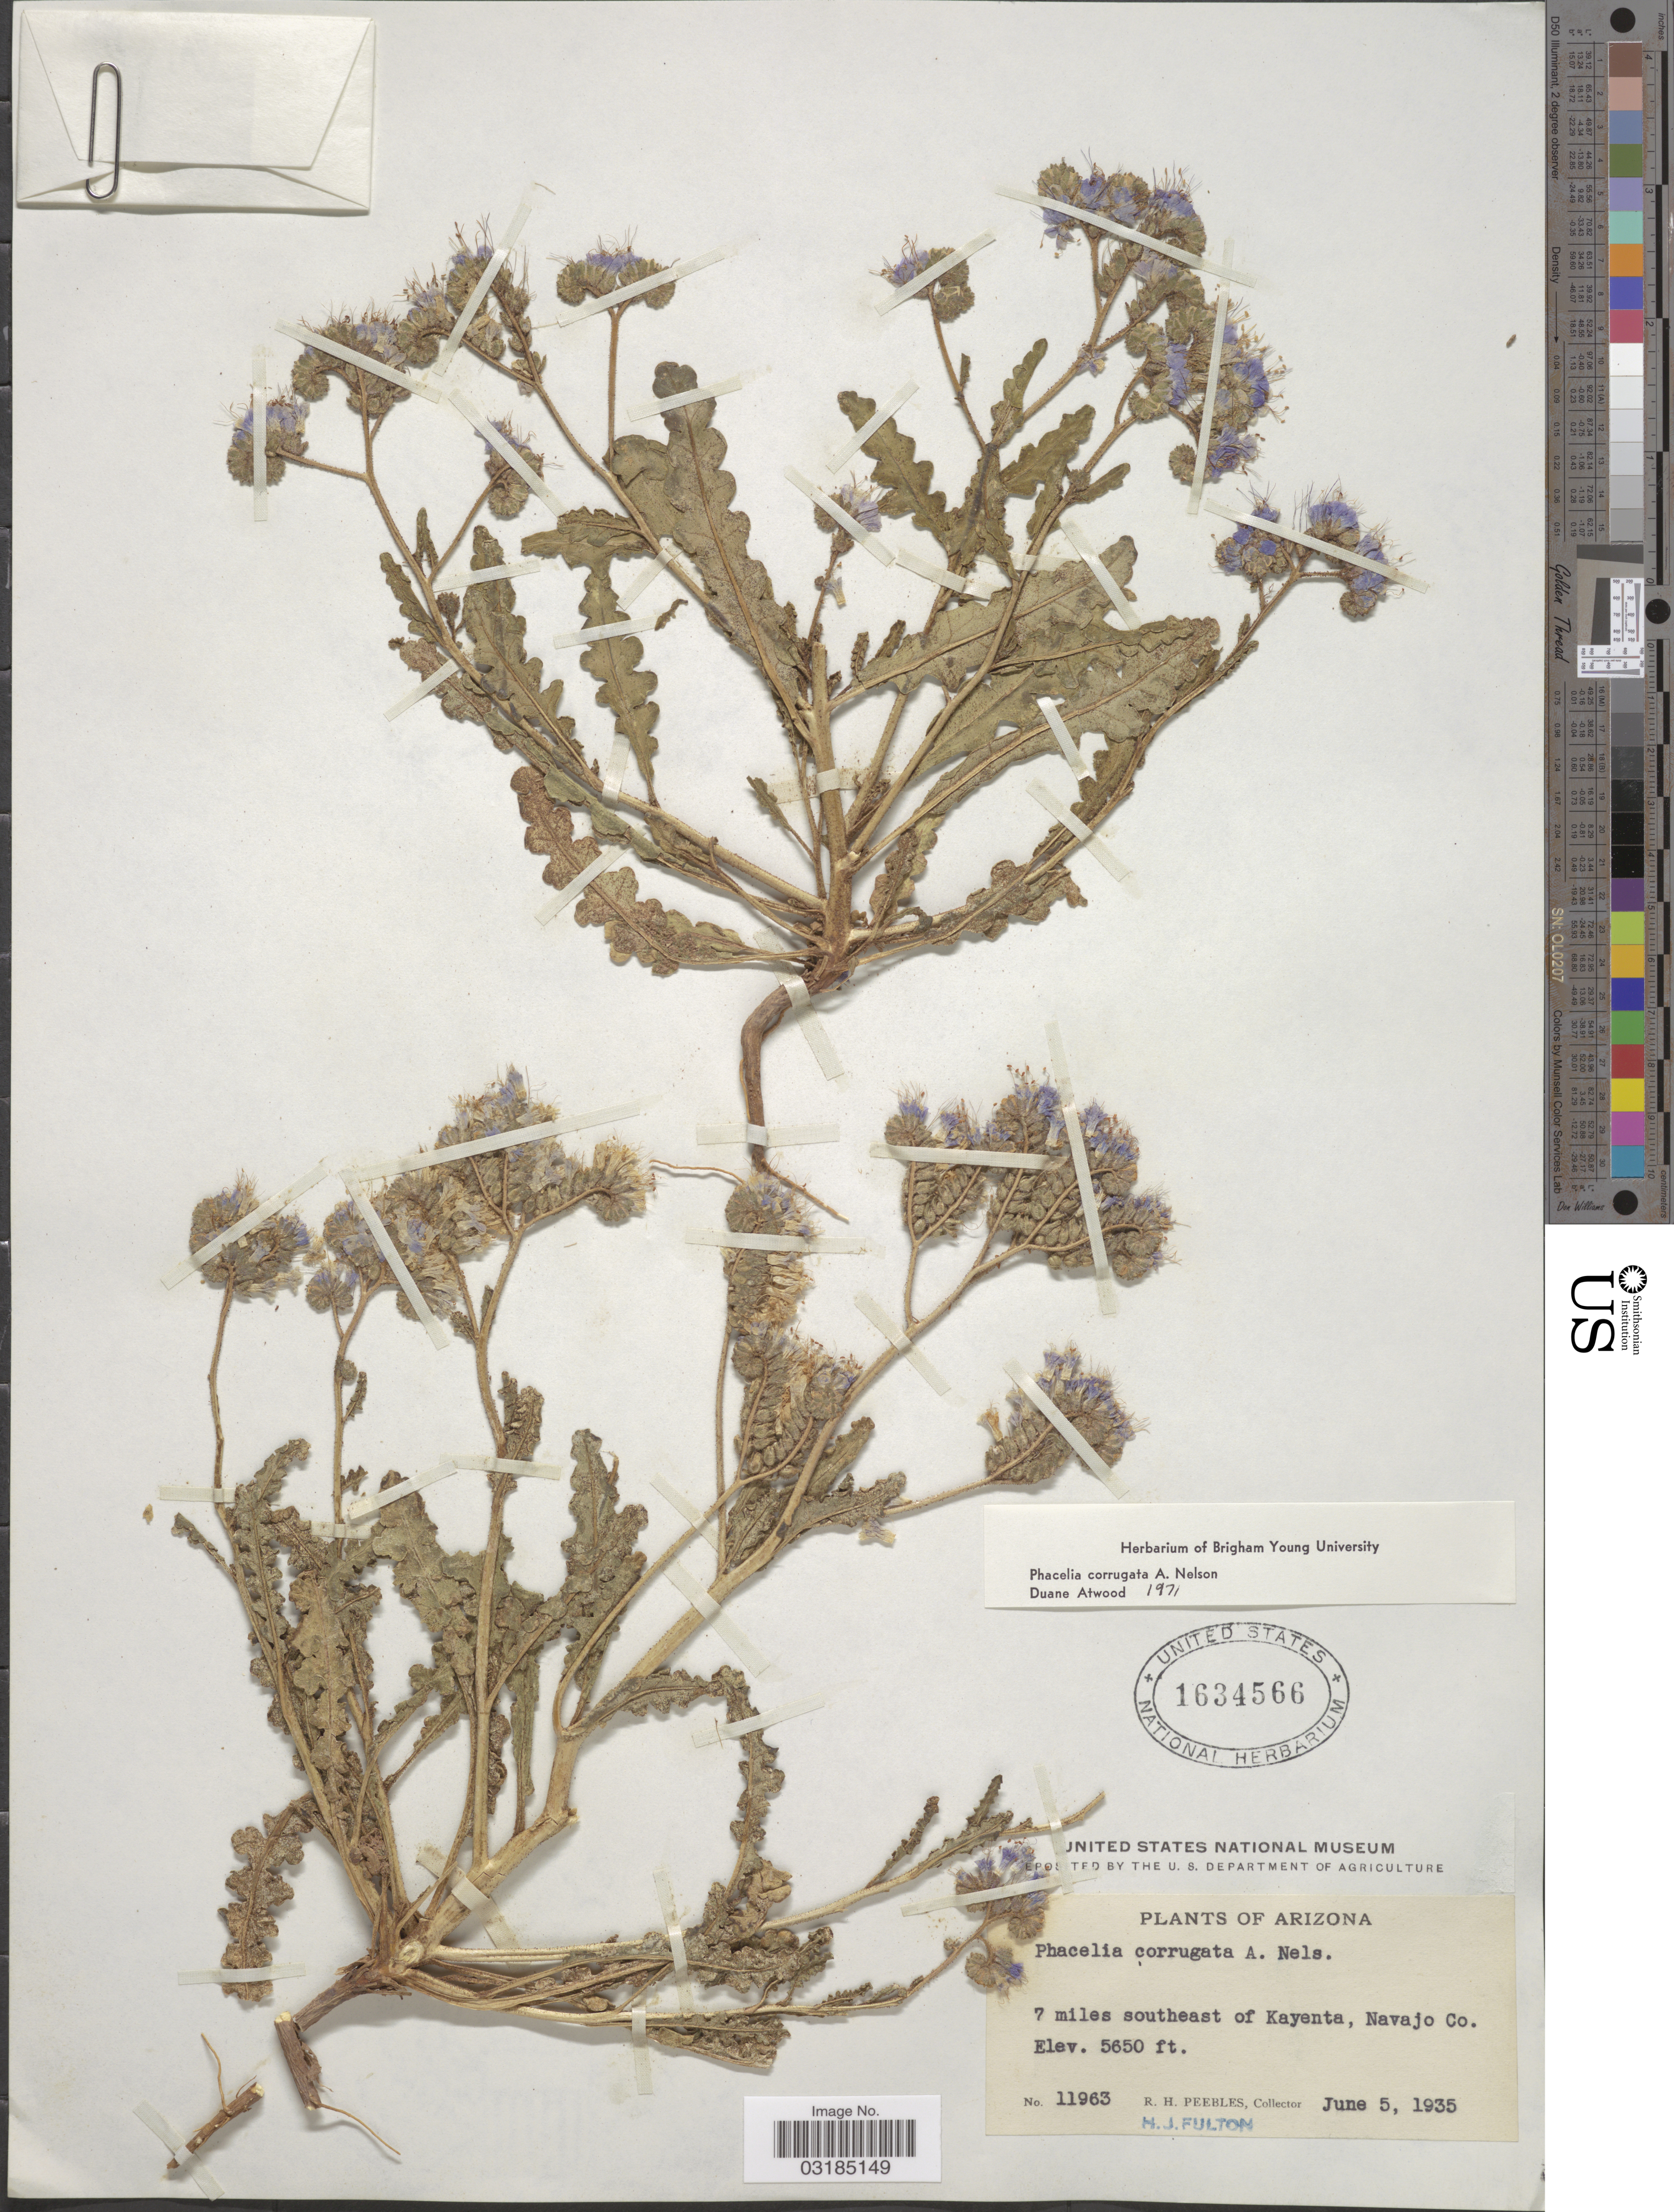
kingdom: Plantae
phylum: Tracheophyta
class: Magnoliopsida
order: Boraginales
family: Hydrophyllaceae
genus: Phacelia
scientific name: Phacelia corrugata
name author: A. Nelson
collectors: R. H. Peebles & H. Fulton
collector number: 11963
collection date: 1935-06-05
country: United States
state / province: Arizona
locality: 7 miles southeast of Kayenta, Navajo Co.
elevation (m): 1722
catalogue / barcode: US 1634566